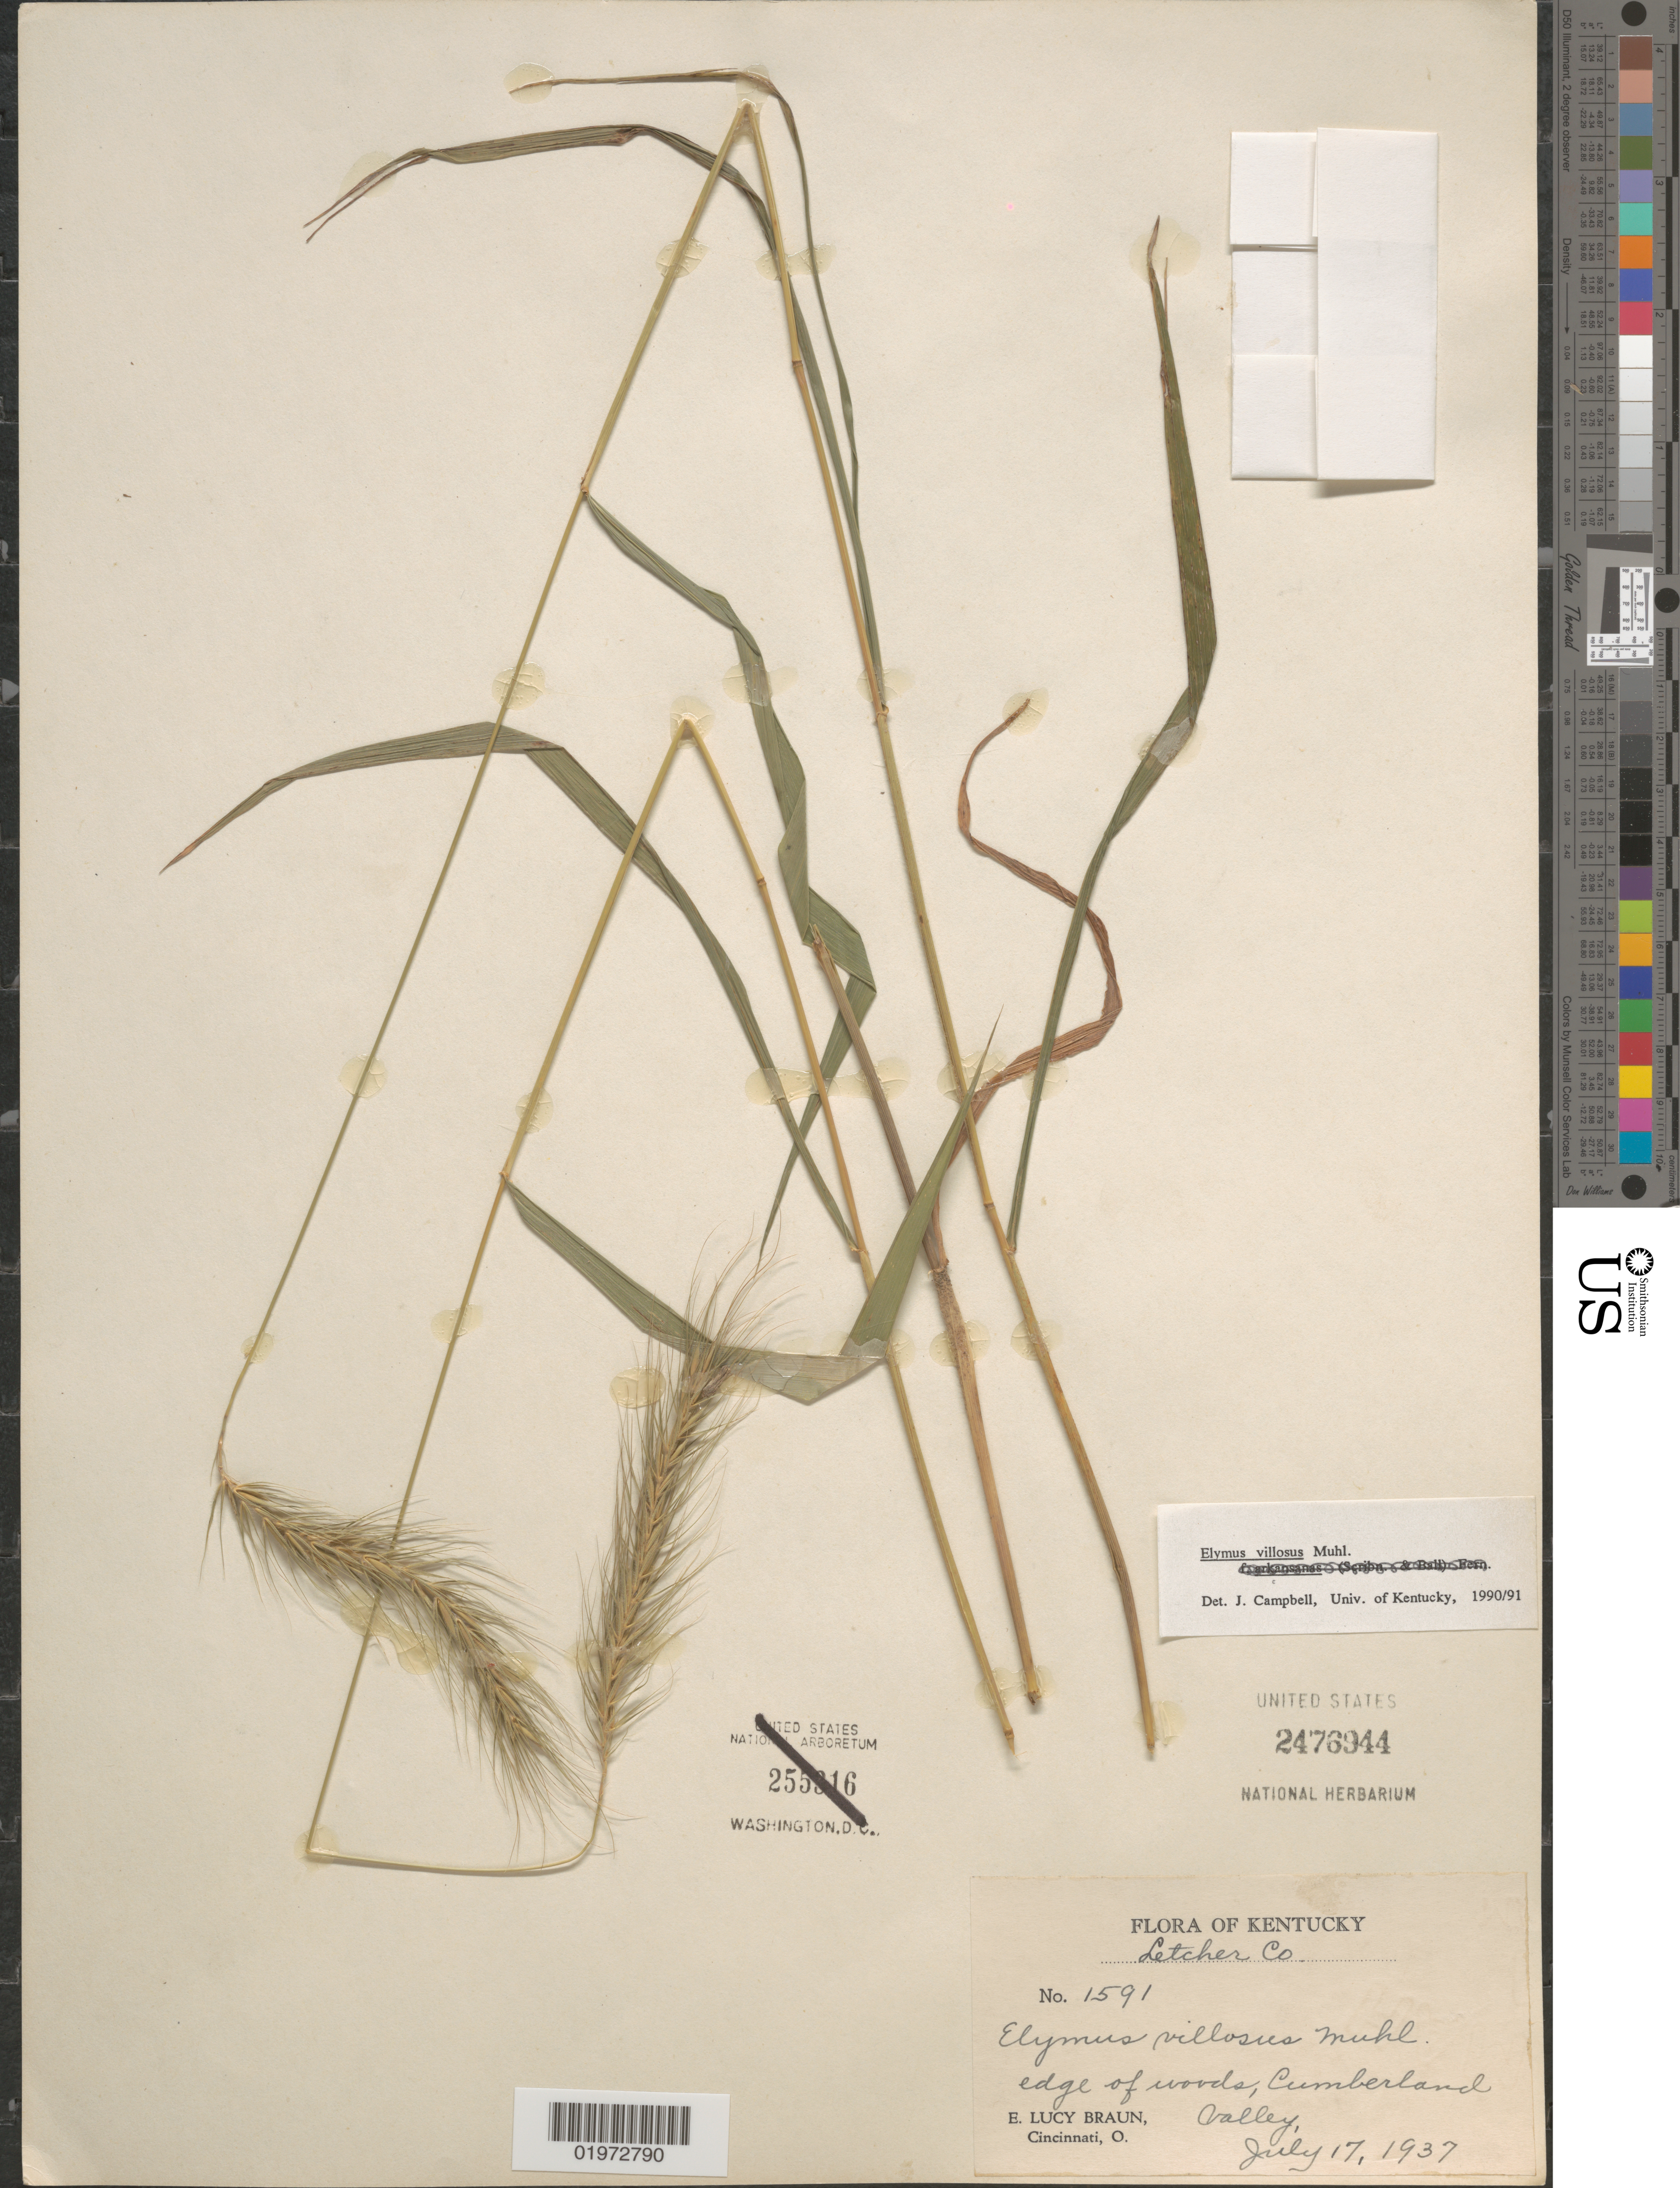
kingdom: Plantae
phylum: Tracheophyta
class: Liliopsida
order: Poales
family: Poaceae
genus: Elymus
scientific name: Elymus villosus var. arkansanus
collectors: E. L. Braun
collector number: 1591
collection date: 1937-07-17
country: United States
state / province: Kentucky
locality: Letcher Co. Edge of woods, Cumberland Valley.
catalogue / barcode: US 2476944